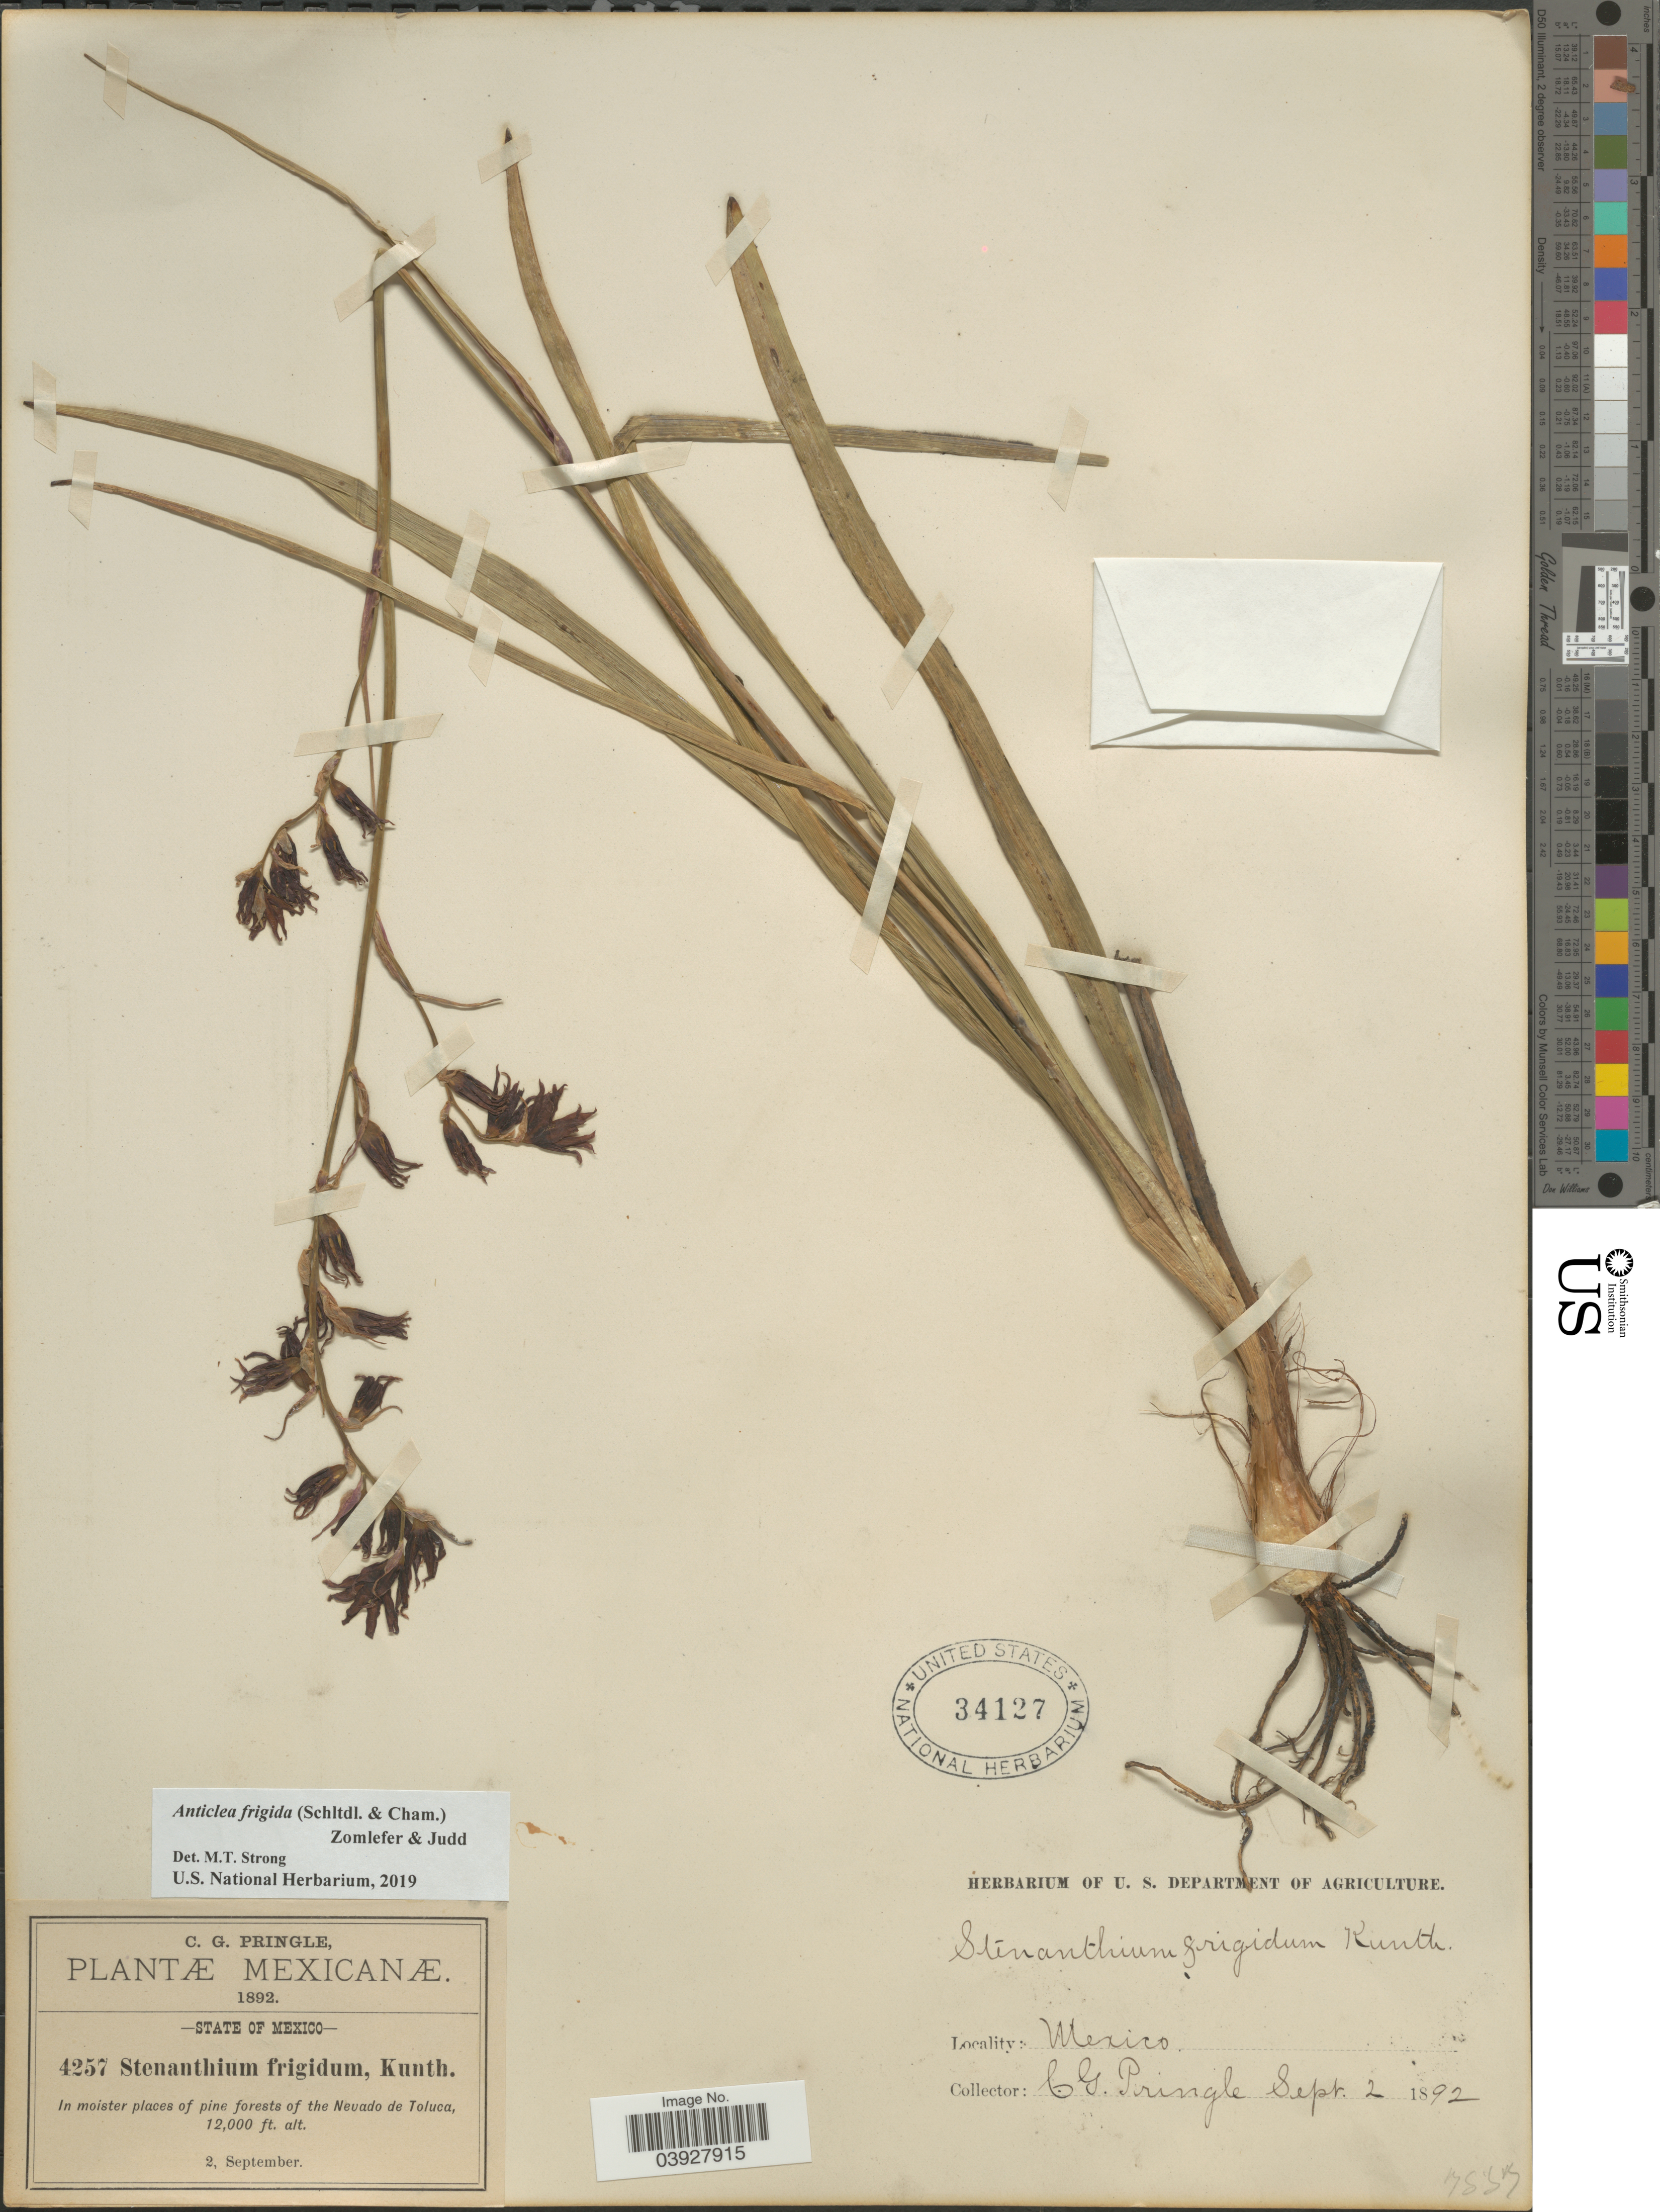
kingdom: Plantae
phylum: Tracheophyta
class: Liliopsida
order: Liliales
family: Melanthiaceae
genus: Anticlea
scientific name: Anticlea frigida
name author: (Schltdl. & Cham.) Zomlefer & Judd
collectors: C. G. Pringle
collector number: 4257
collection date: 1892-09-02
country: Mexico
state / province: México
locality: In moister places of pine forests of the Nevado de Toluca.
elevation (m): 3658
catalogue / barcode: US 34127